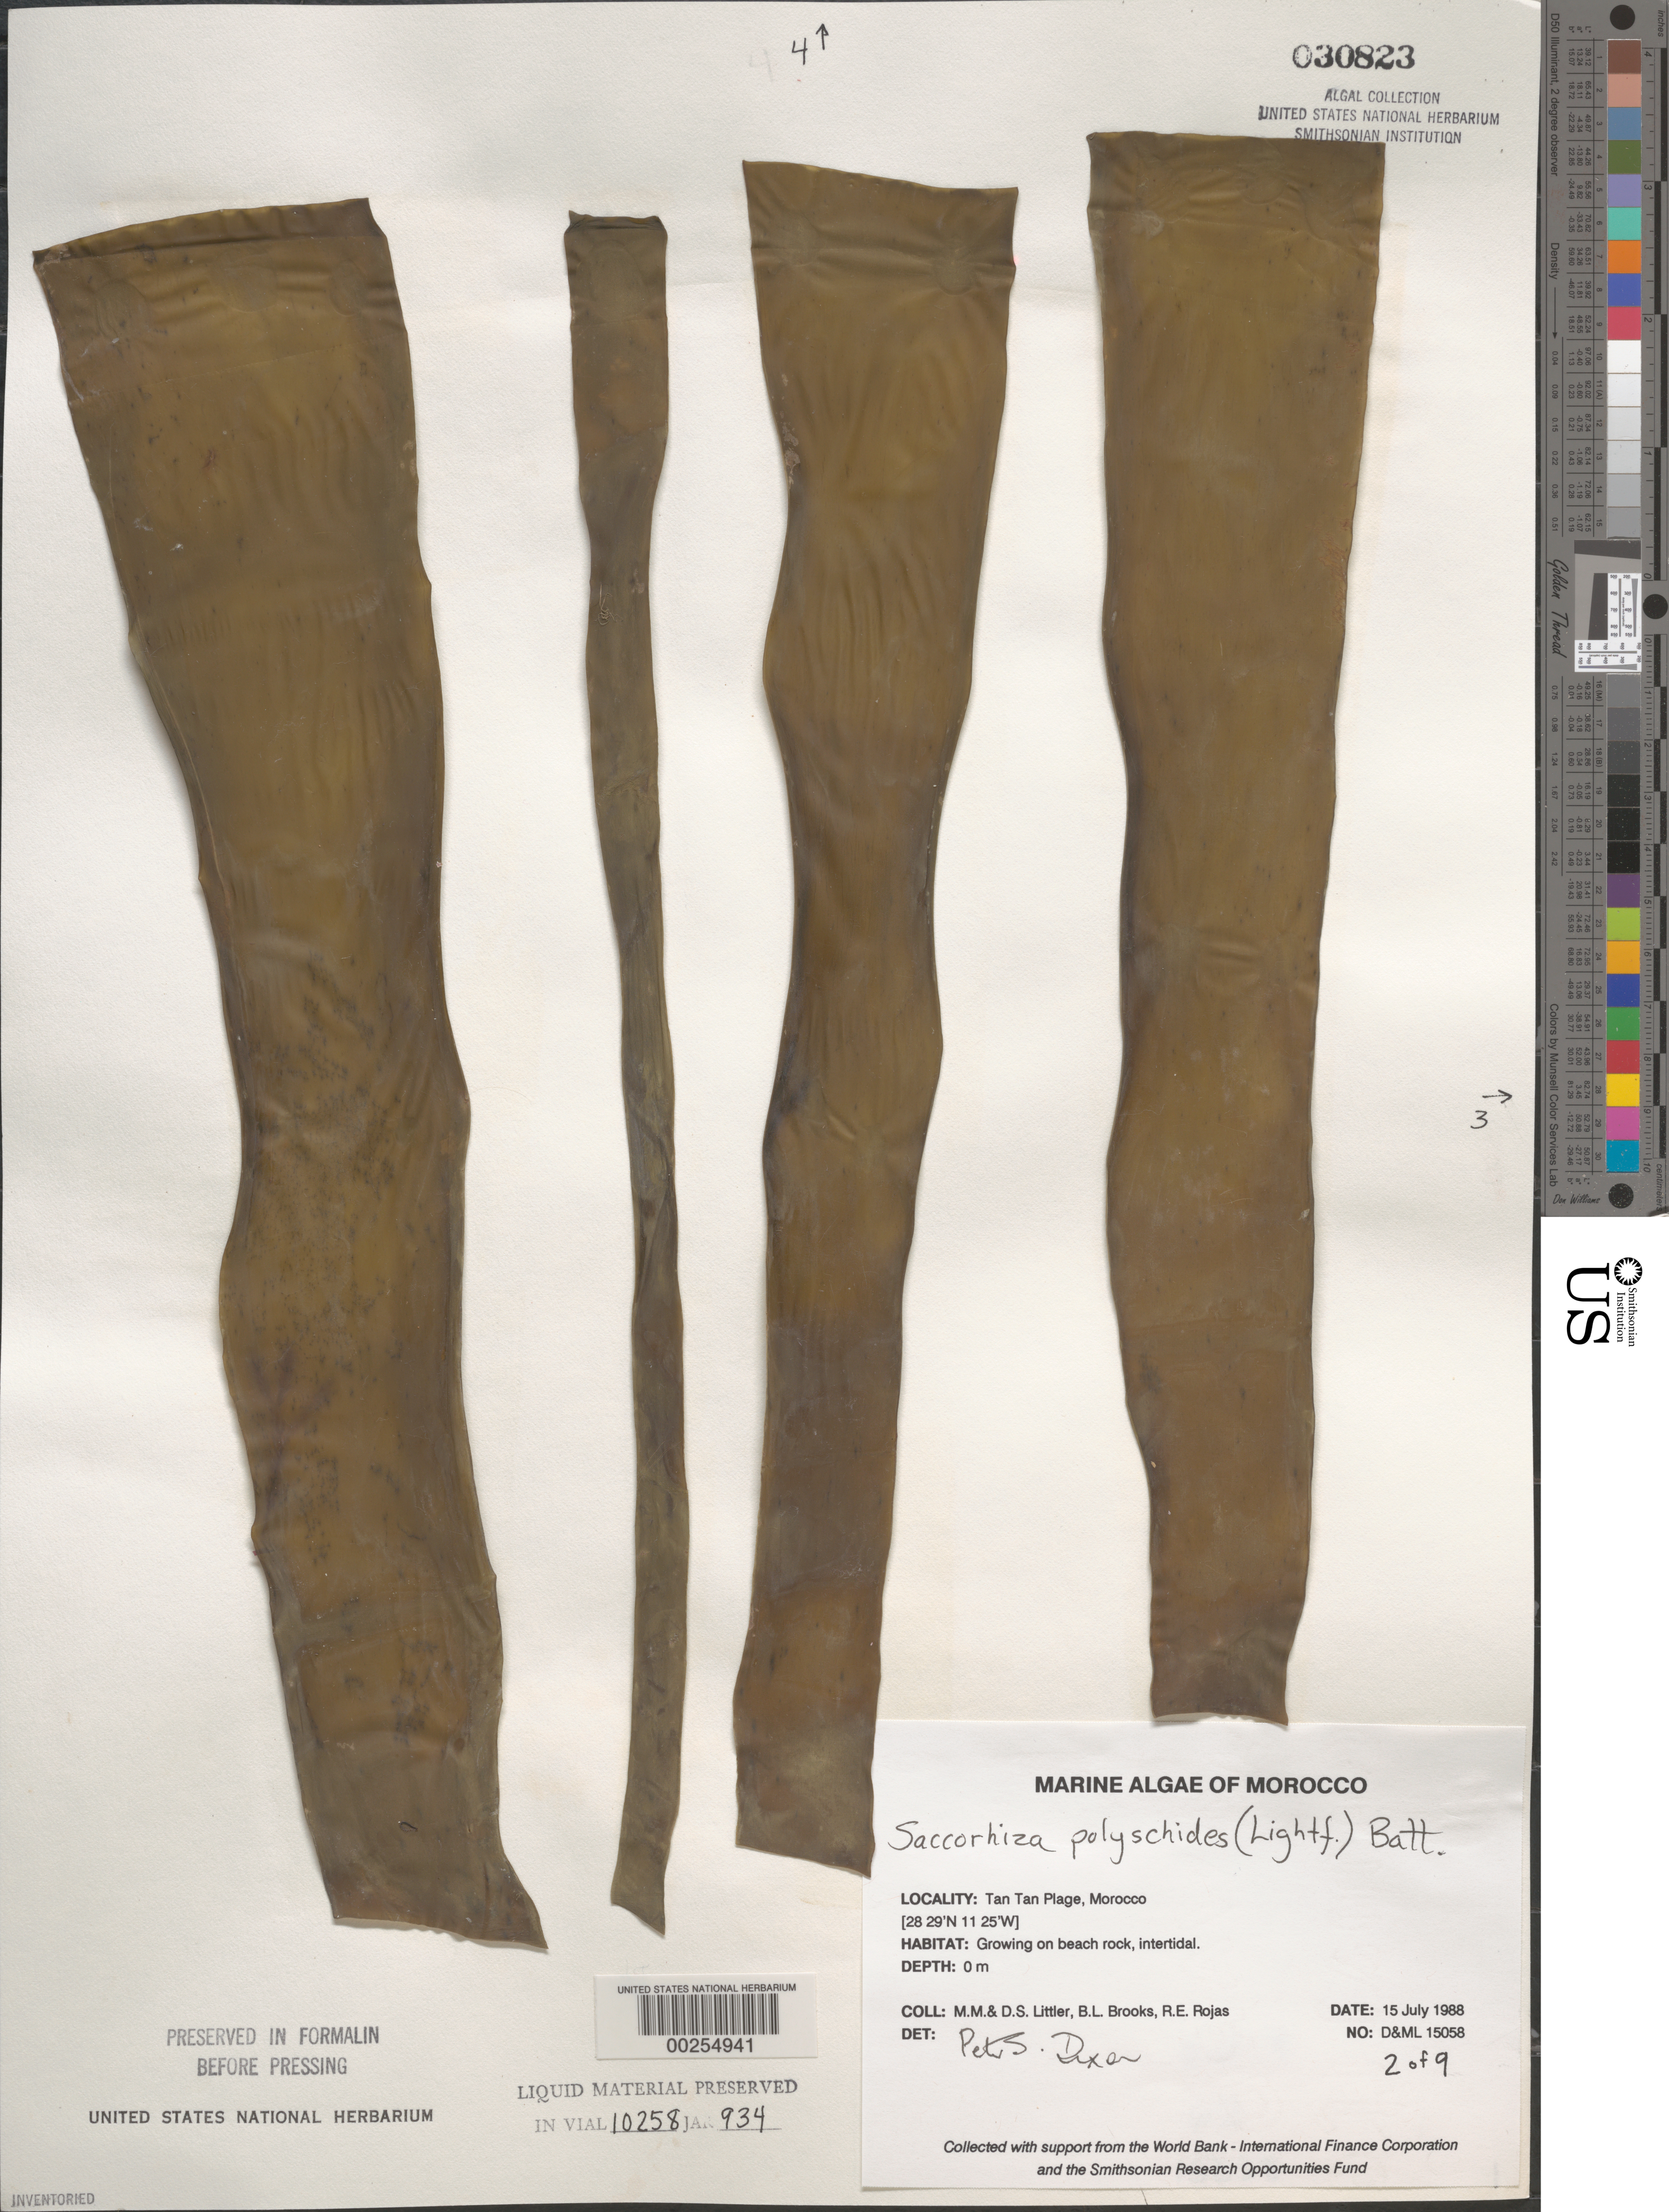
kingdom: Chromista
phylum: Foraminifera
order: Astrorhizida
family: Hyperamminidae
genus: Saccorhiza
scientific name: Saccorhiza polyschides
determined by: Dixon, P. S.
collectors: M. M. Littler, D. S. Littler, B. Brooks & R. Rojas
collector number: D&ML 15058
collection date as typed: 15 Jul 1988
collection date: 1988-07-15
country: Morocco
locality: Tan Tan Plage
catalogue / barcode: US 30823